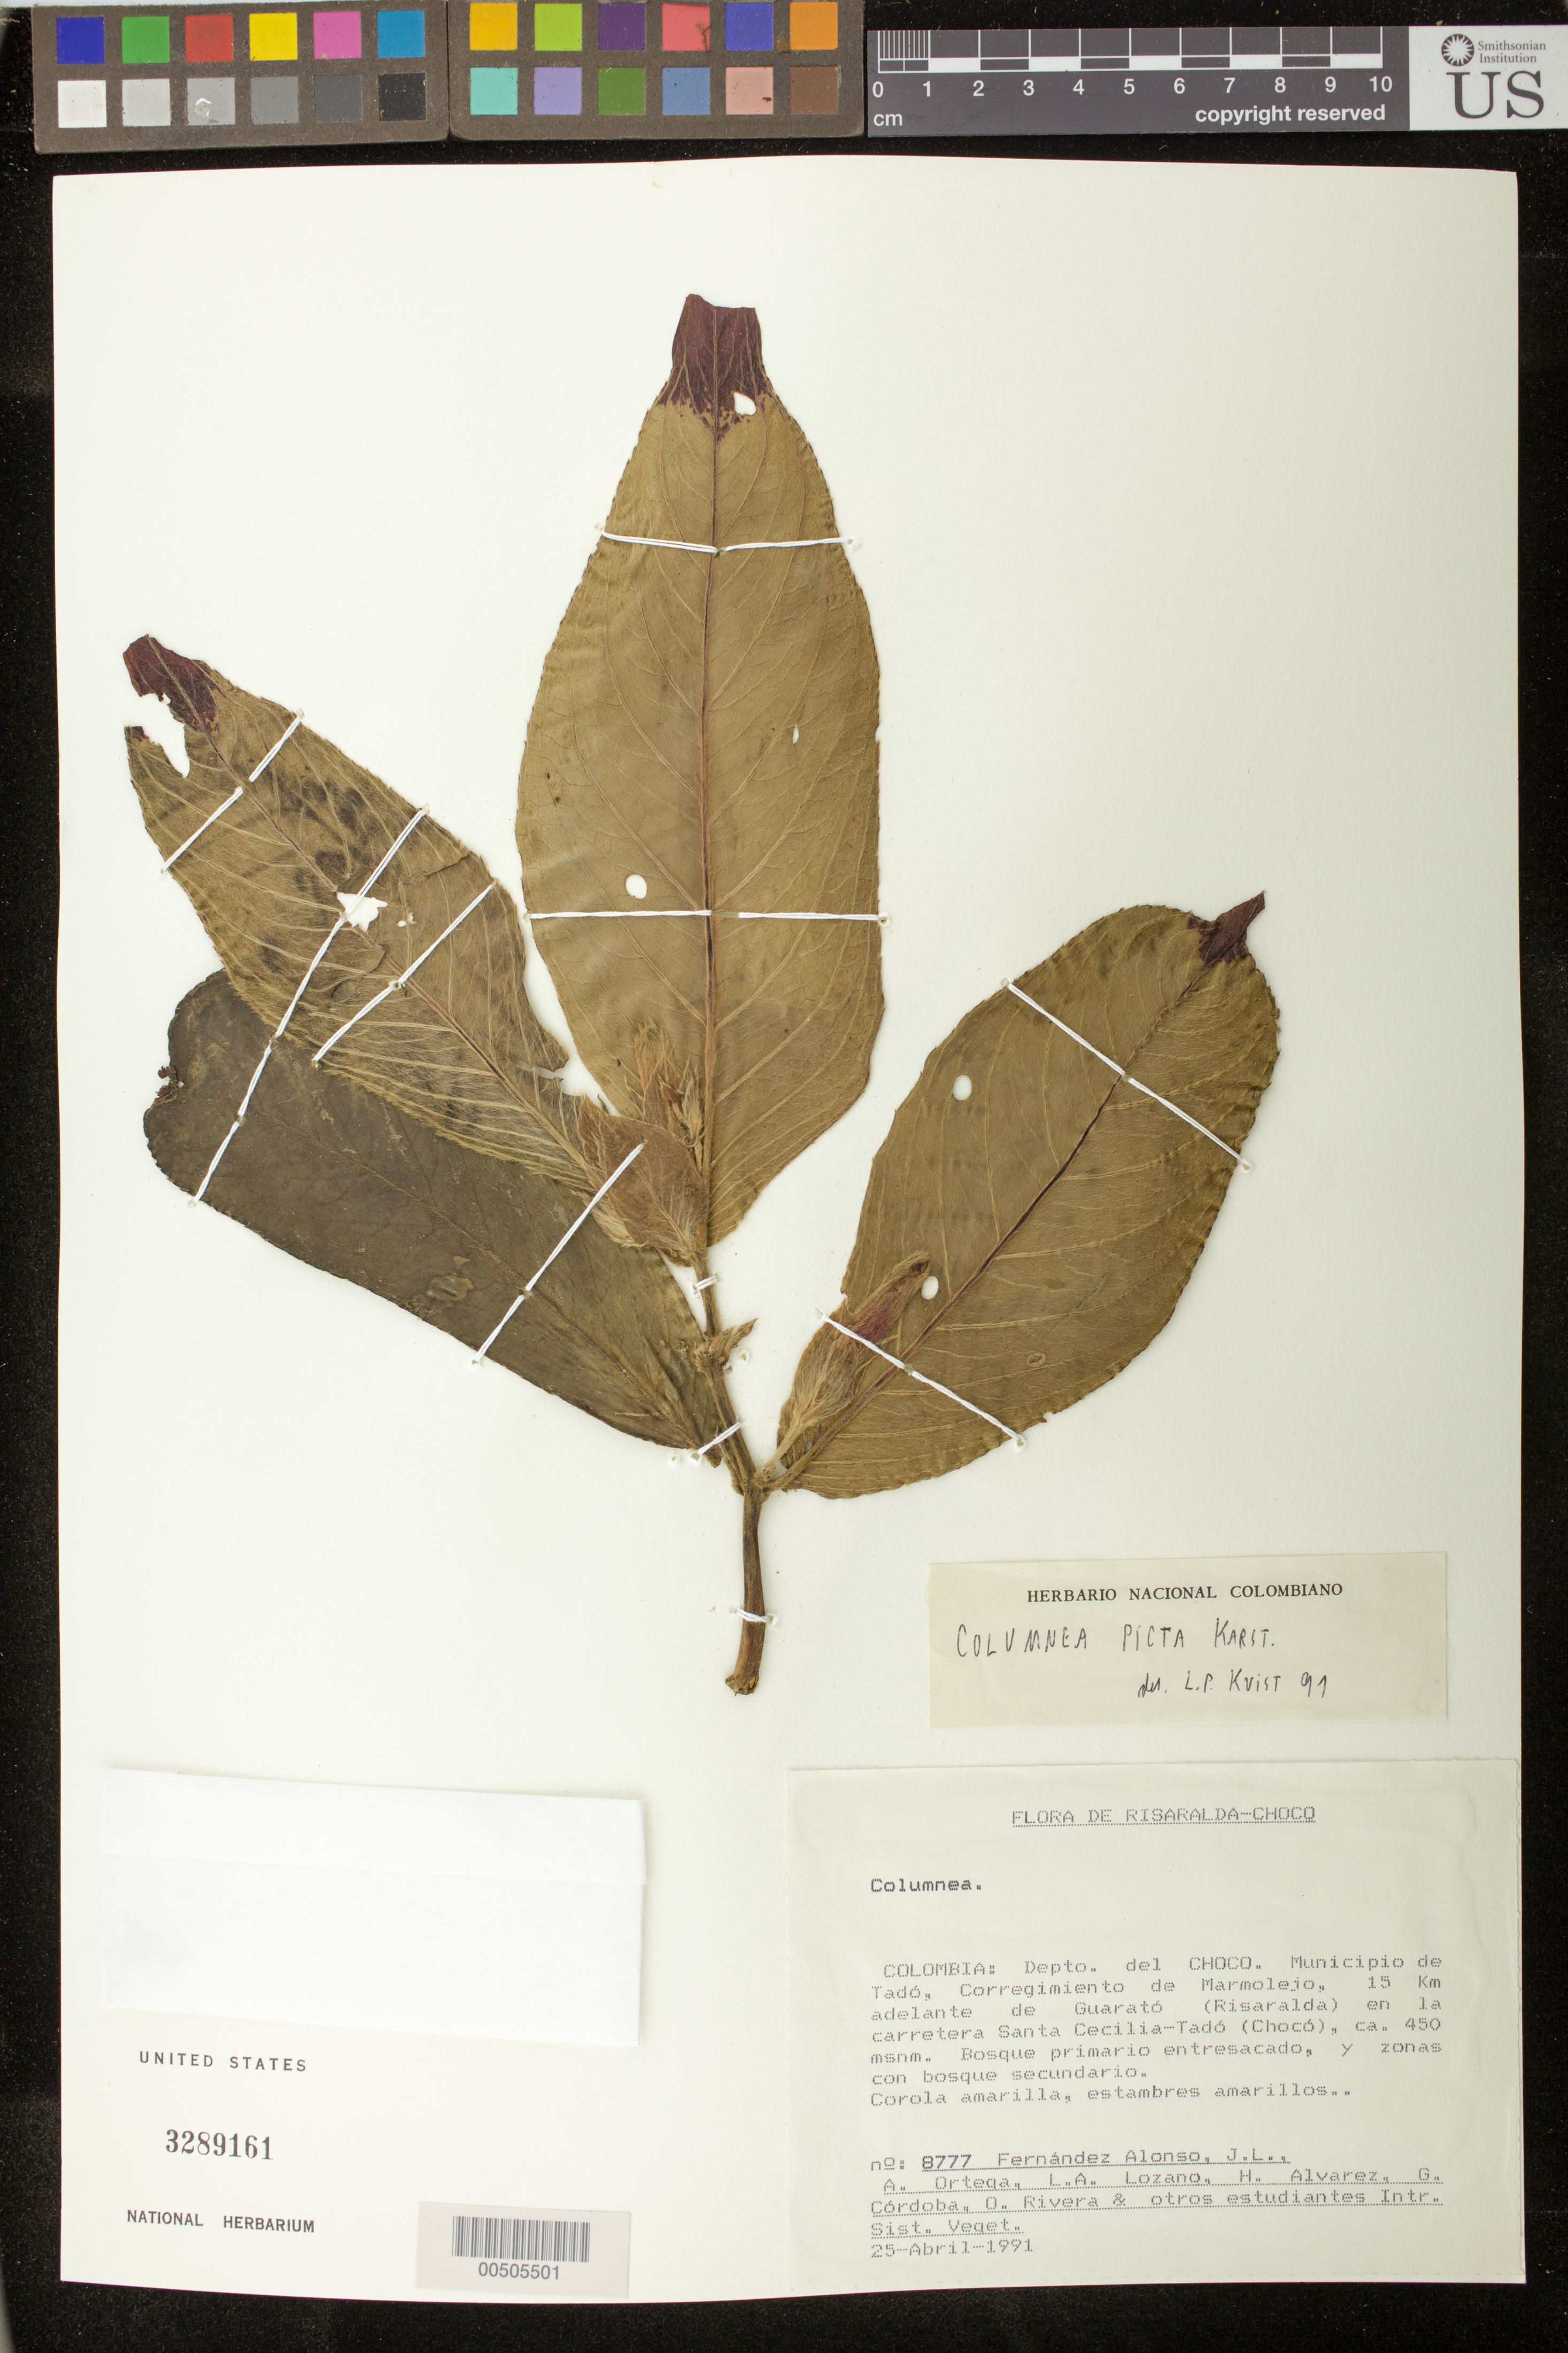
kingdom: Plantae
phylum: Tracheophyta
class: Magnoliopsida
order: Lamiales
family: Gesneriaceae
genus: Columnea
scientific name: Columnea karsteniana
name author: Singh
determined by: Skog, Laurence E.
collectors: J. L. Fernández-Alonso, A. T. Ortega U., L. Lozano, H. Alvarez, G. Córdoba & et al.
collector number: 8777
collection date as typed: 25 Apr 1991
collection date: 1991-04-25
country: Colombia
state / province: Chocó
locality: Tado, Quebrada Marmolejo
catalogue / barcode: US 3289161